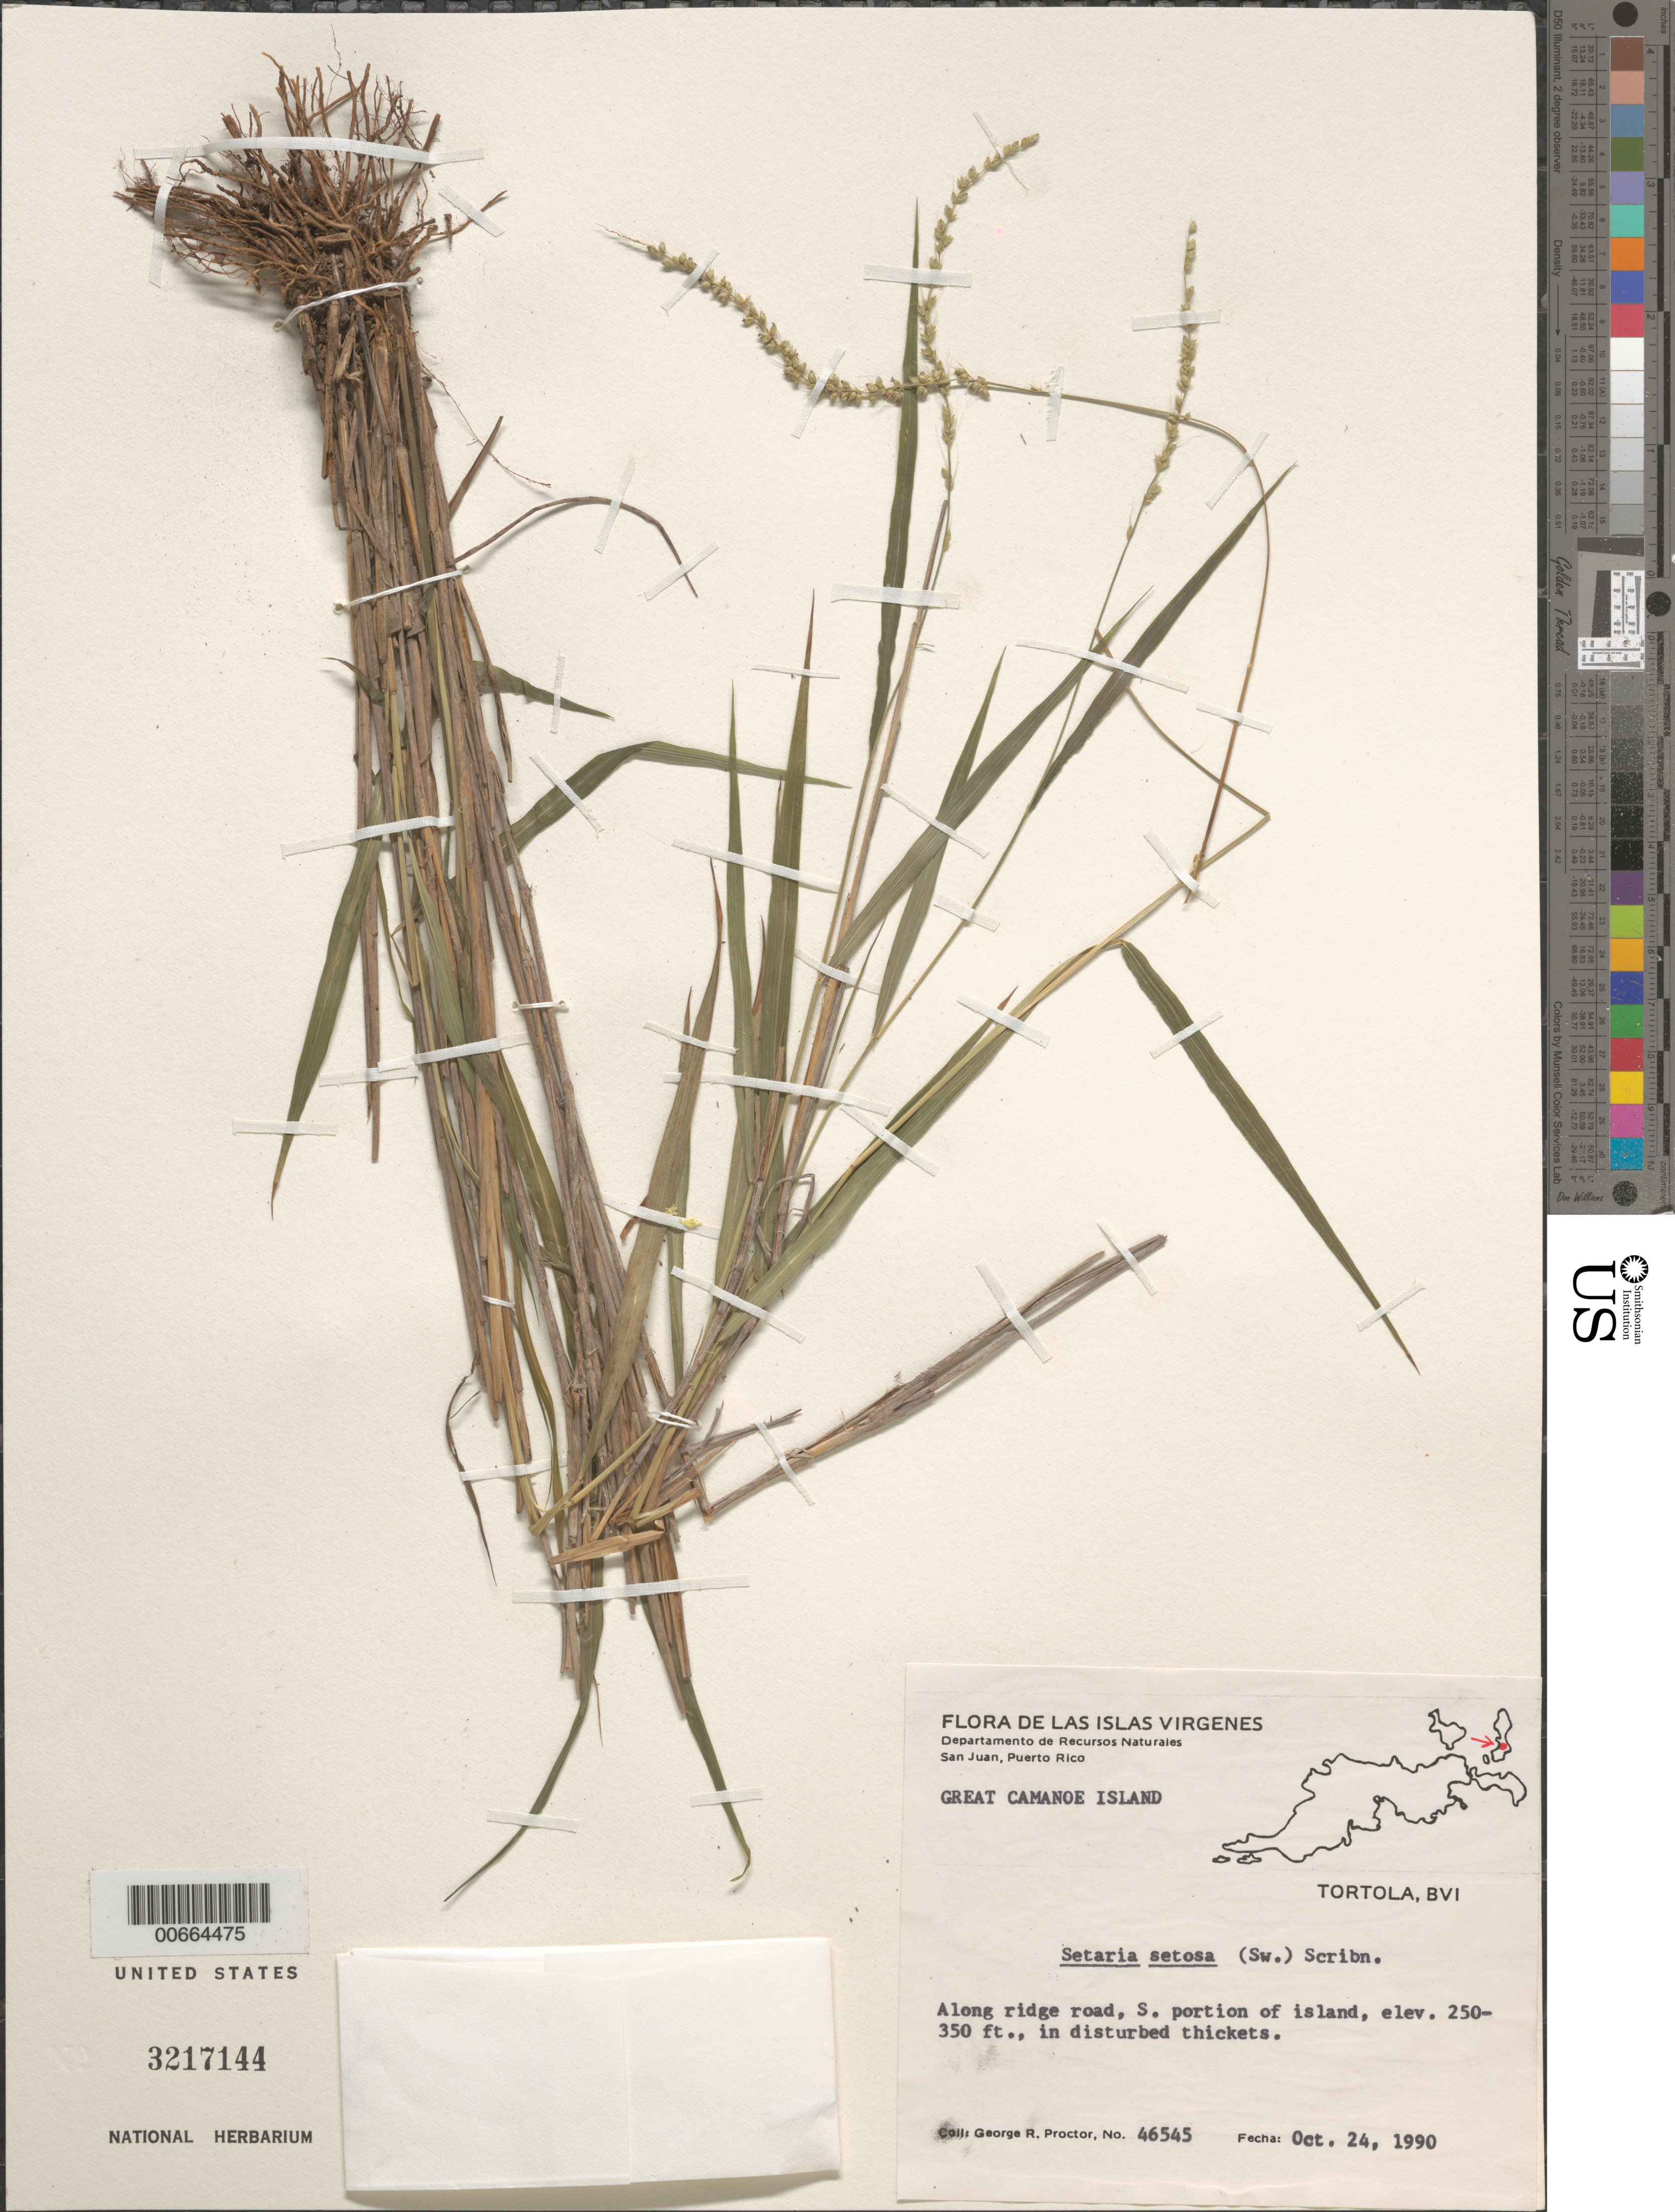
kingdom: Plantae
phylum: Tracheophyta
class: Liliopsida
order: Poales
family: Poaceae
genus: Setaria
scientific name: Setaria setosa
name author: (Sw.) P. Beauv.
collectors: G. R. Proctor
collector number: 46545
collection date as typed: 24 Oct 1990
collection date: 1990-10-24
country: British Virgin Islands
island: Great Camanoe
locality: Great Camanoe Is.; along Ridge Road, S portion of Island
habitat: In disturbed thickets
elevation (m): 76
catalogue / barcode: US 3217144